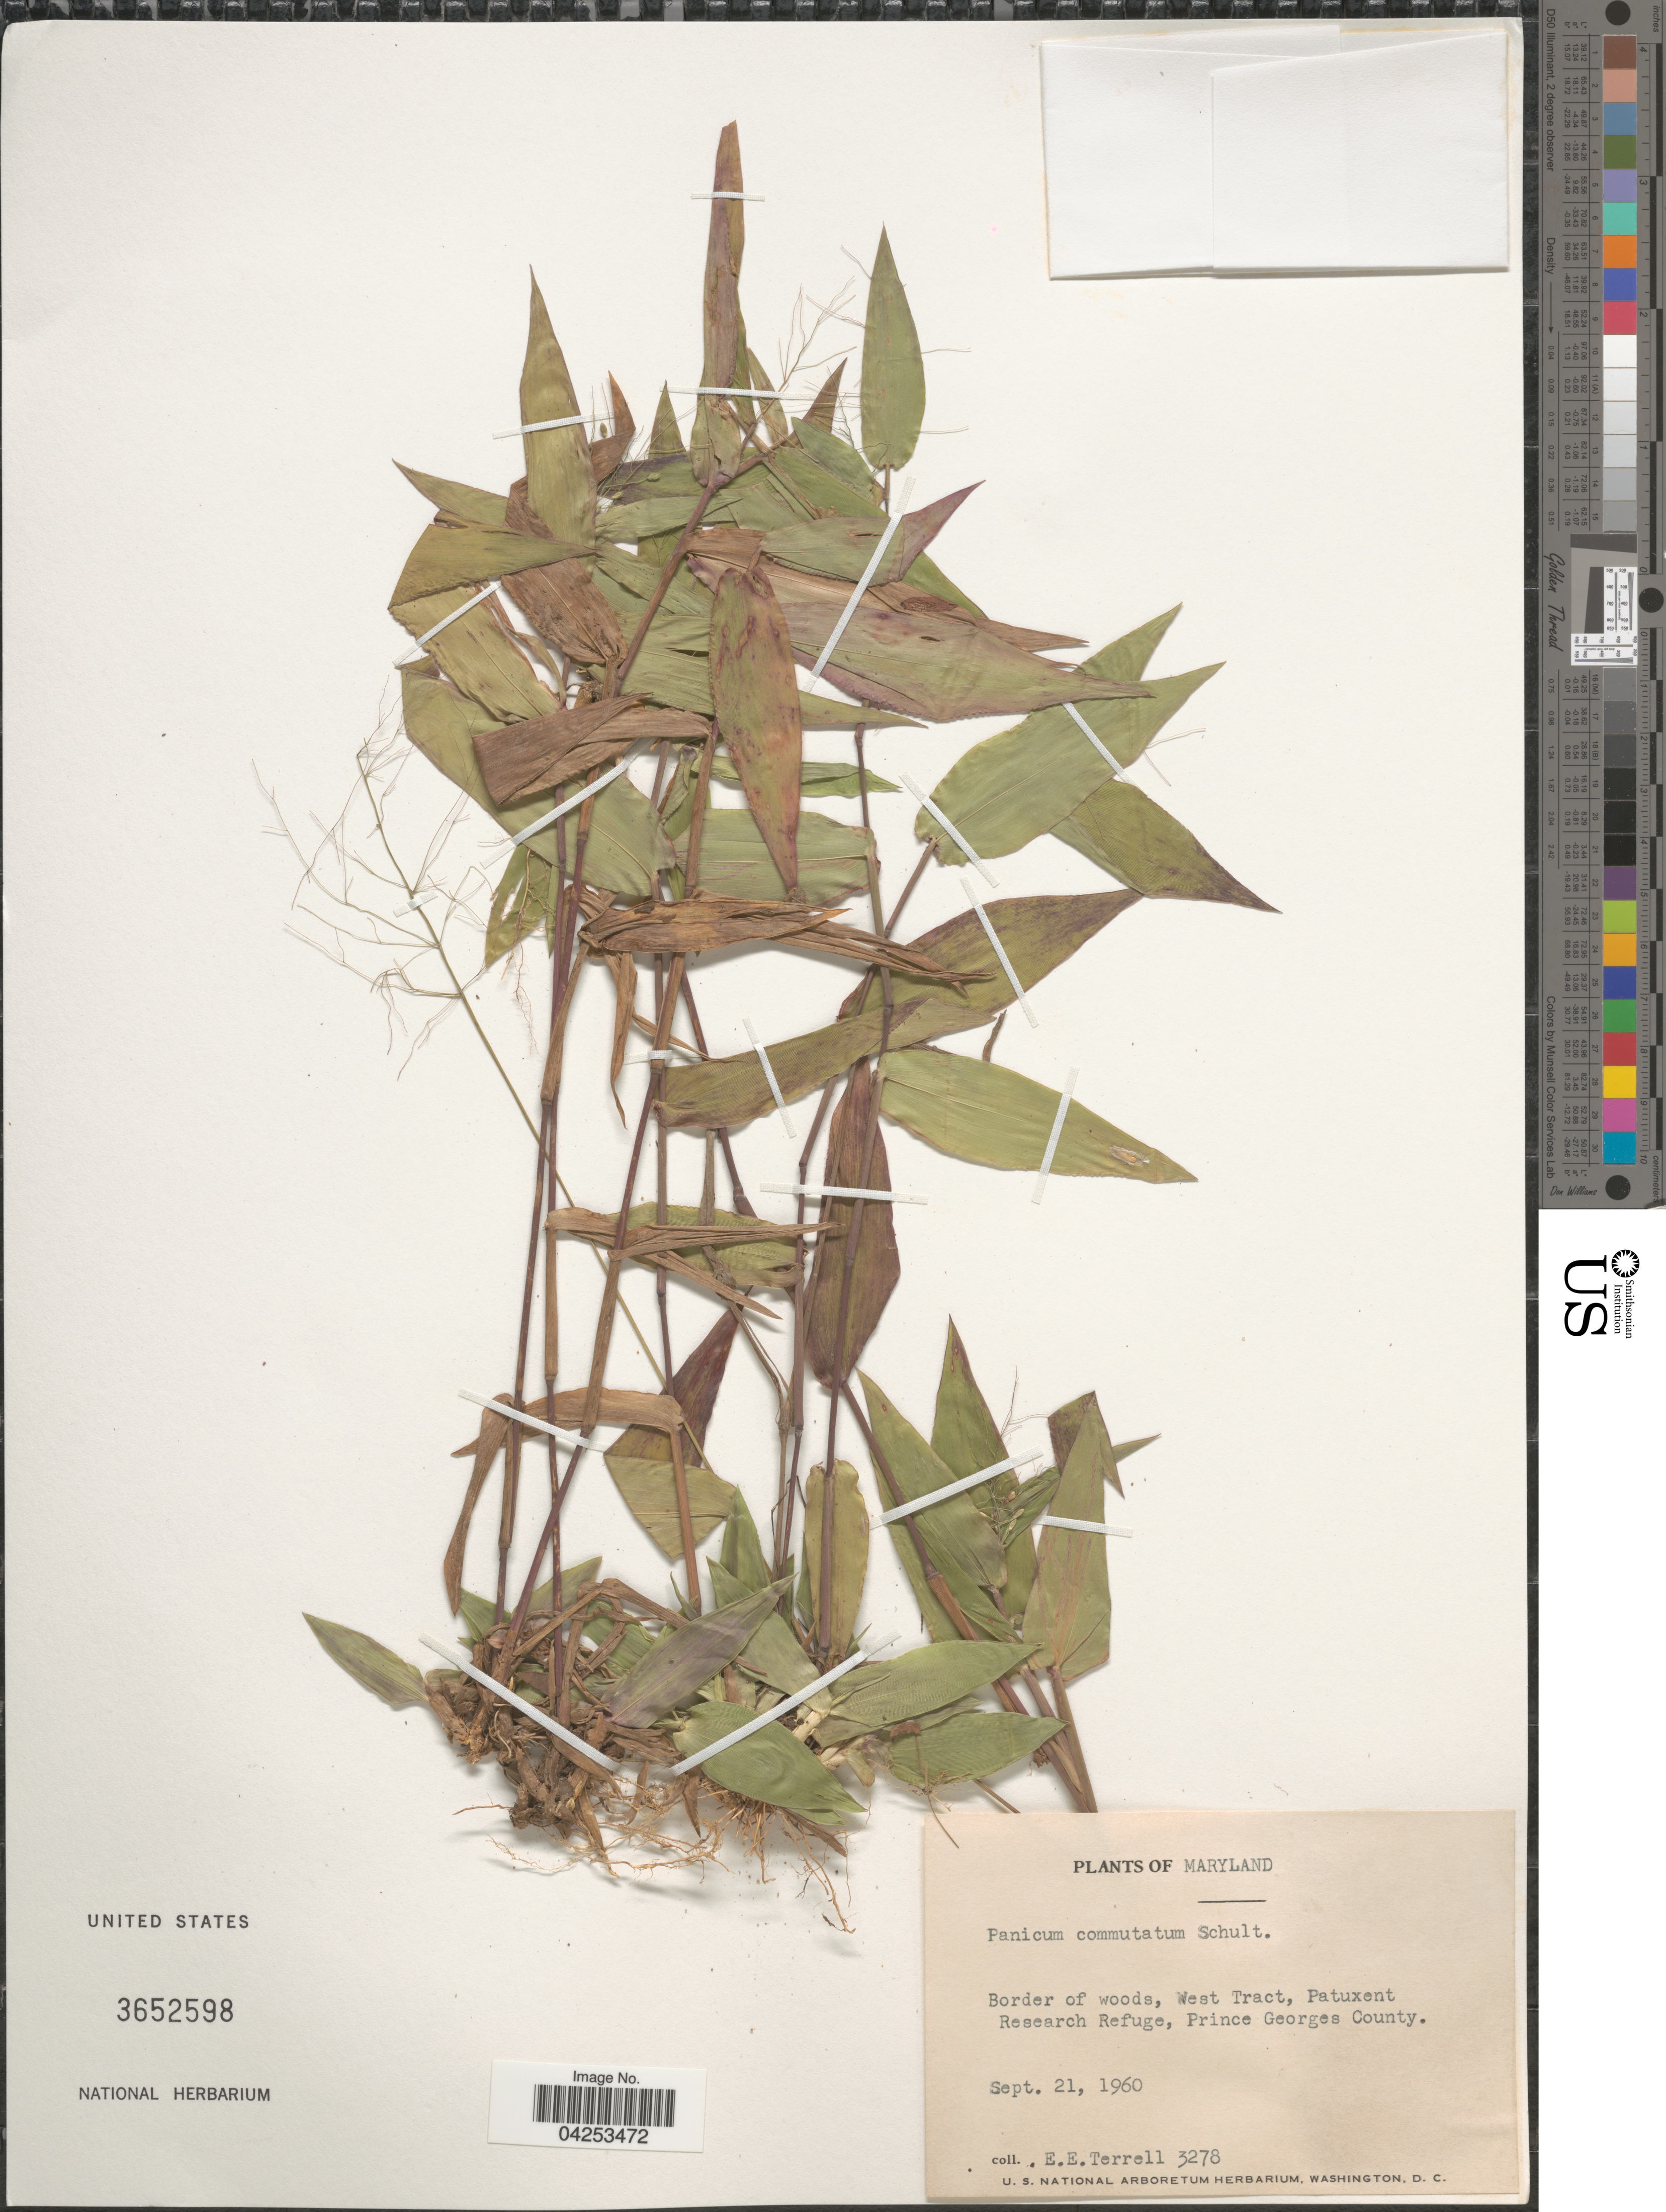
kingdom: Plantae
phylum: Tracheophyta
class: Liliopsida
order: Poales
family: Poaceae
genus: Dichanthelium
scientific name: Dichanthelium commutatum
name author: (Schult.) Gould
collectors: E. E. Terrell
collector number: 3278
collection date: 1960-09-21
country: United States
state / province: Maryland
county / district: Prince George's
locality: Border of woods, West Tract, Patuxent Research Refuge, Prince Georges County.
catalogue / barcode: US 3652598